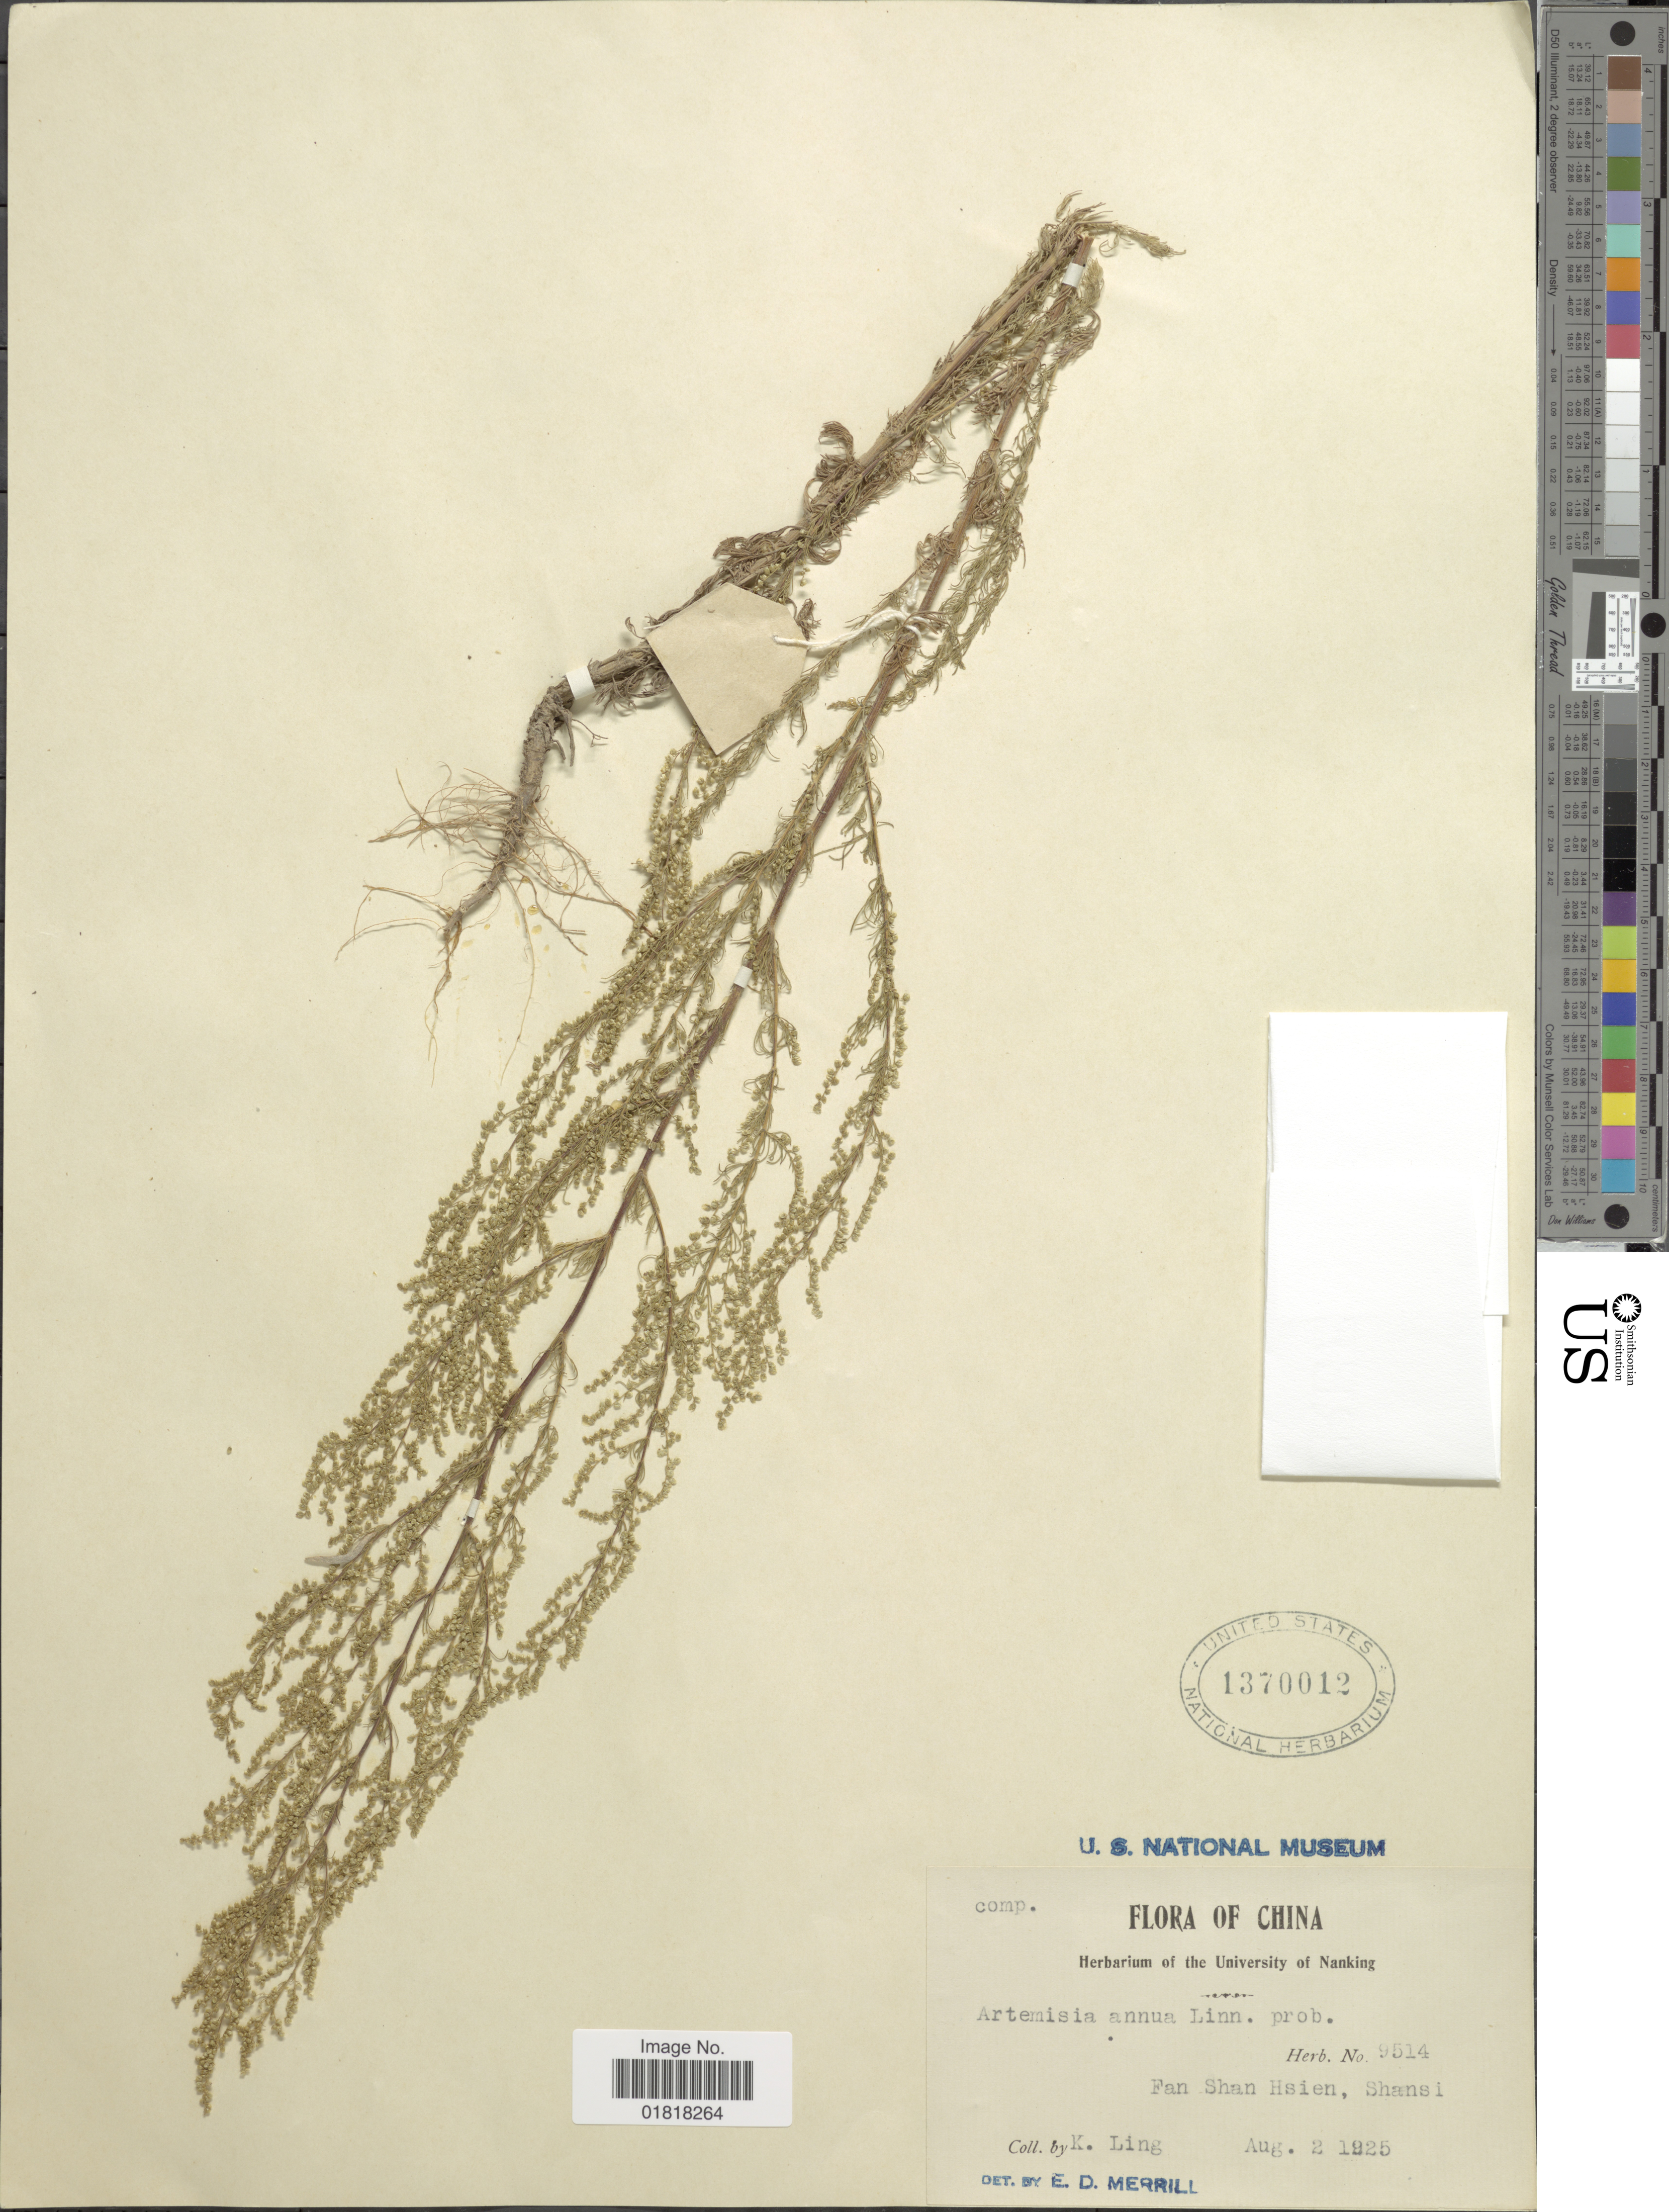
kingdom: Plantae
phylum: Tracheophyta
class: Magnoliopsida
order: Asterales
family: Asteraceae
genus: Artemisia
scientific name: Artemisia annua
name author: L.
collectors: K. Ling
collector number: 9514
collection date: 1925-08-02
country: China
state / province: Shanxi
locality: Fan Shan Hsien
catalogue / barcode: US 1370012